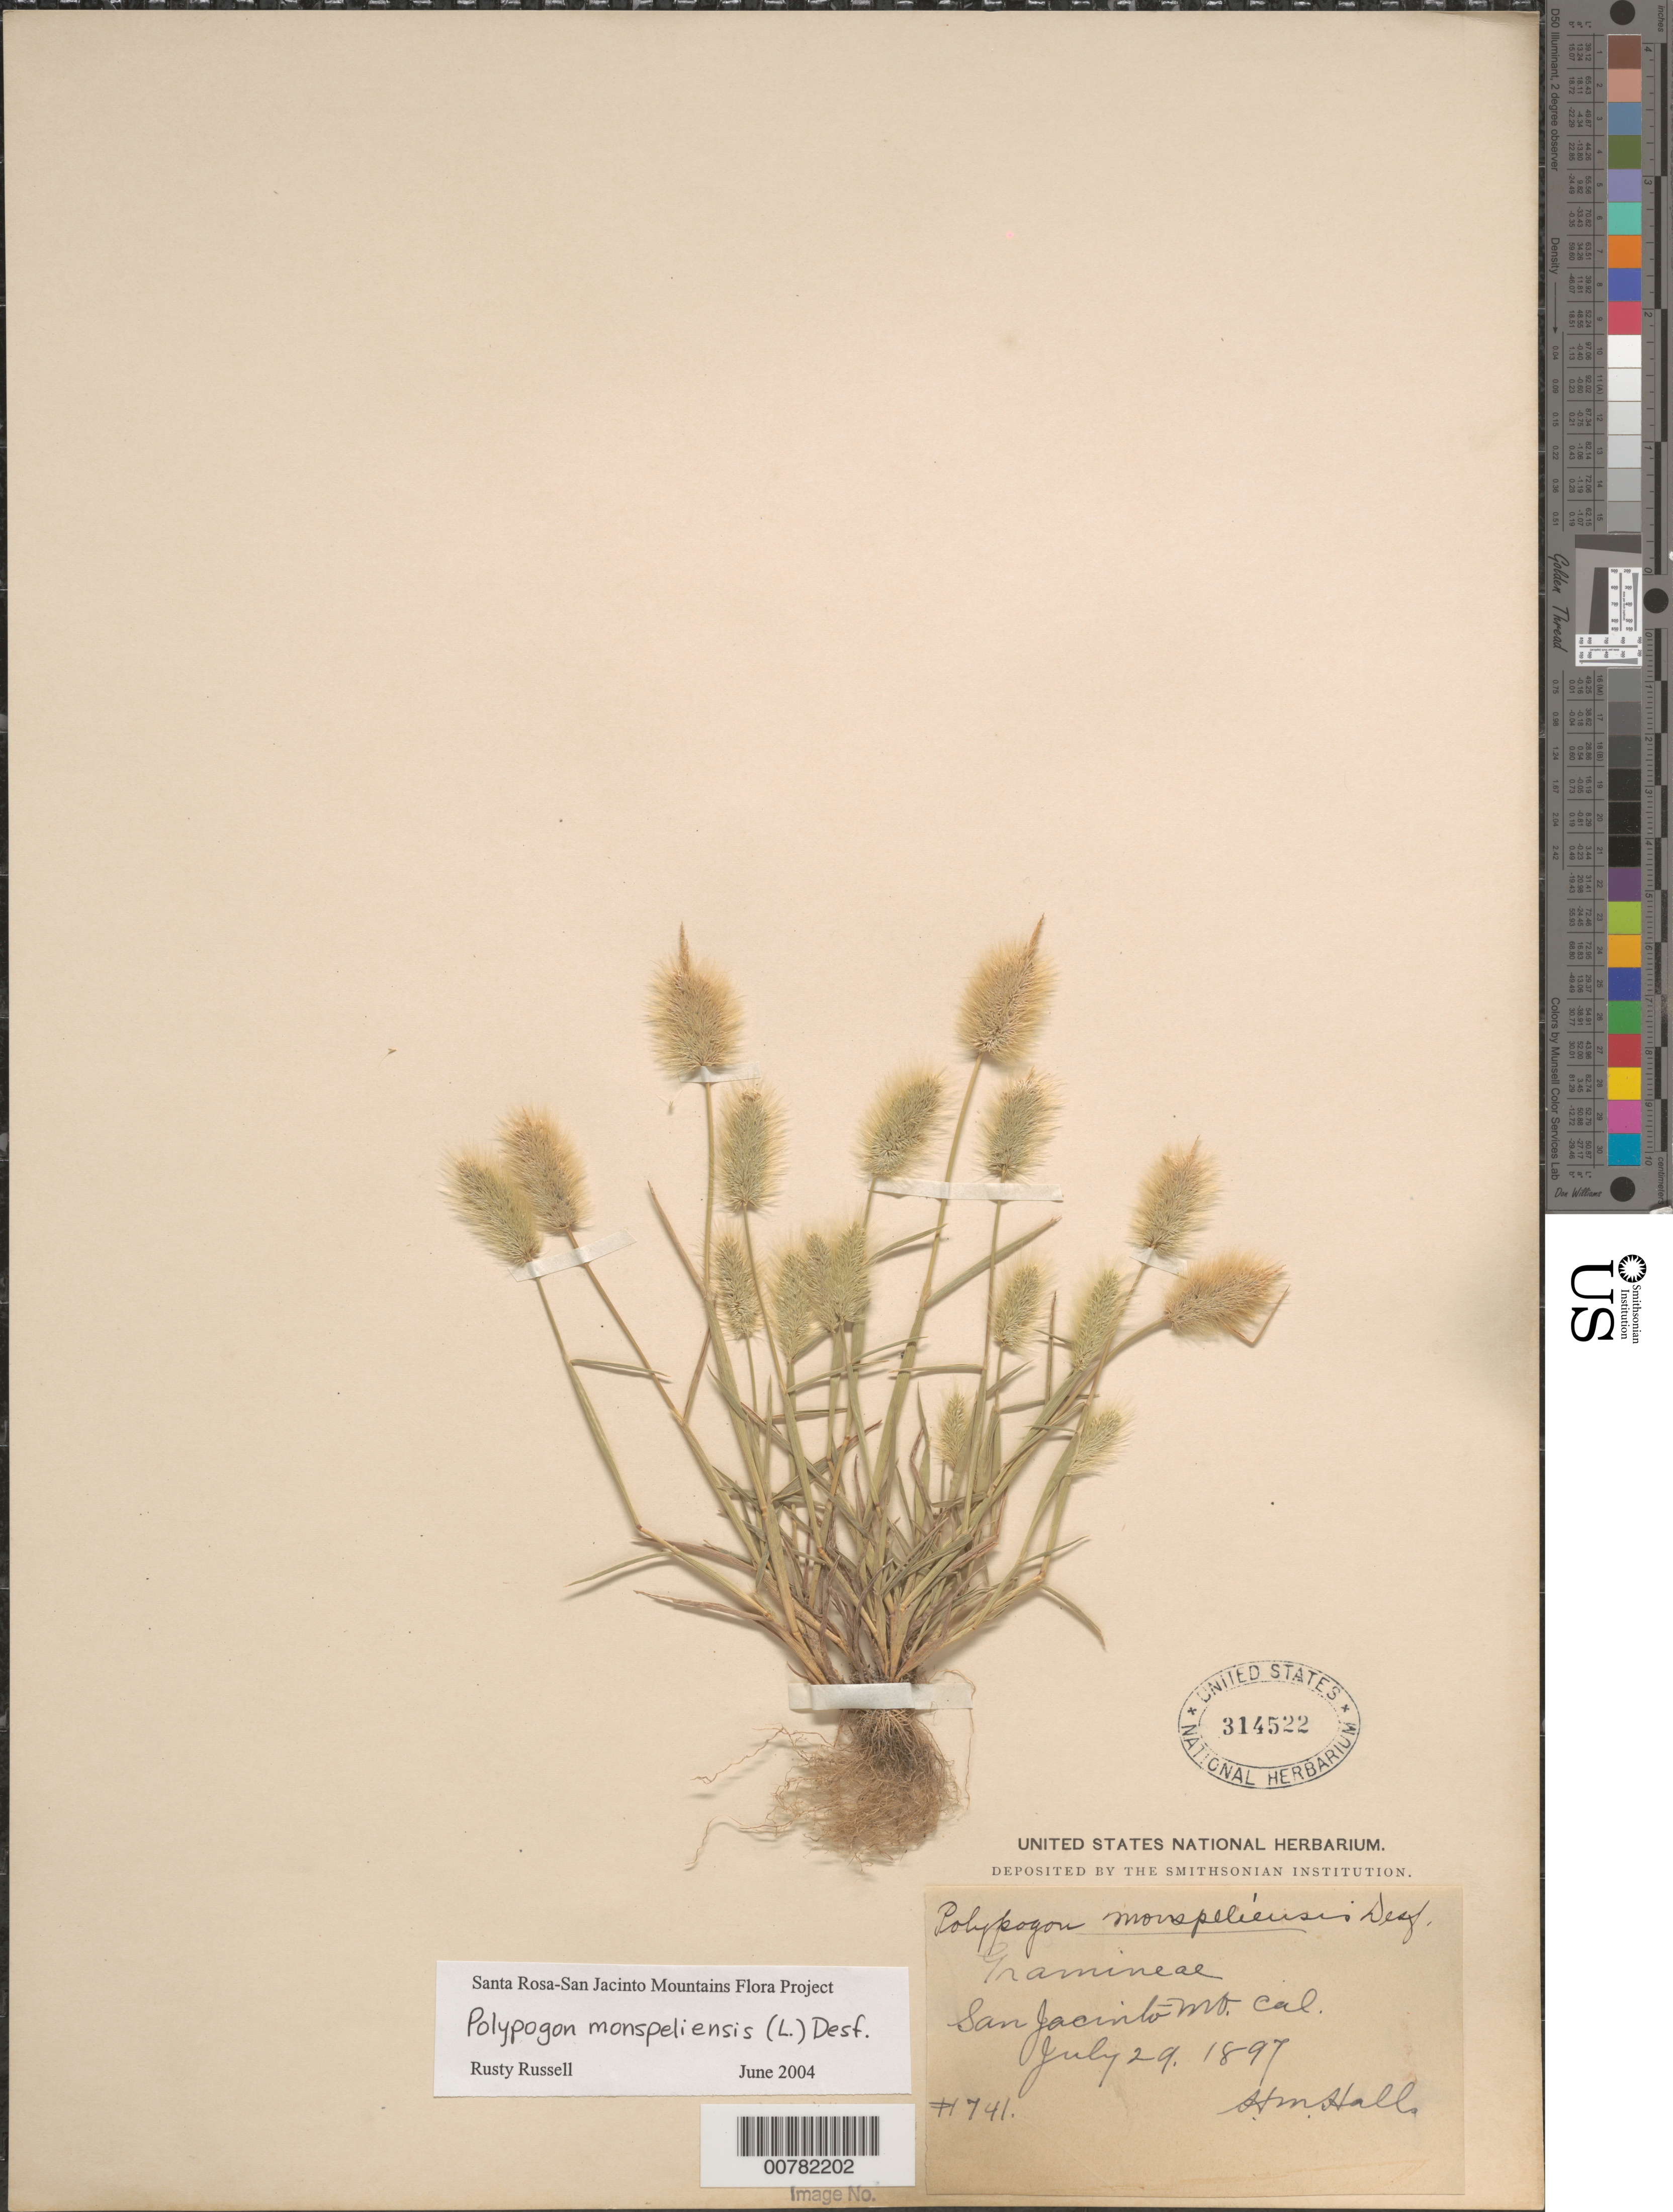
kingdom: Plantae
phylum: Tracheophyta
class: Liliopsida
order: Poales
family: Poaceae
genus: Polypogon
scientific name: Polypogon monspeliensis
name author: (L.) Desf.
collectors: H. M. Hall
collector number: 741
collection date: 1897-07-29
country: United States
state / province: California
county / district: Riverside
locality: San Jacinto Mt.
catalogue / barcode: US 314522